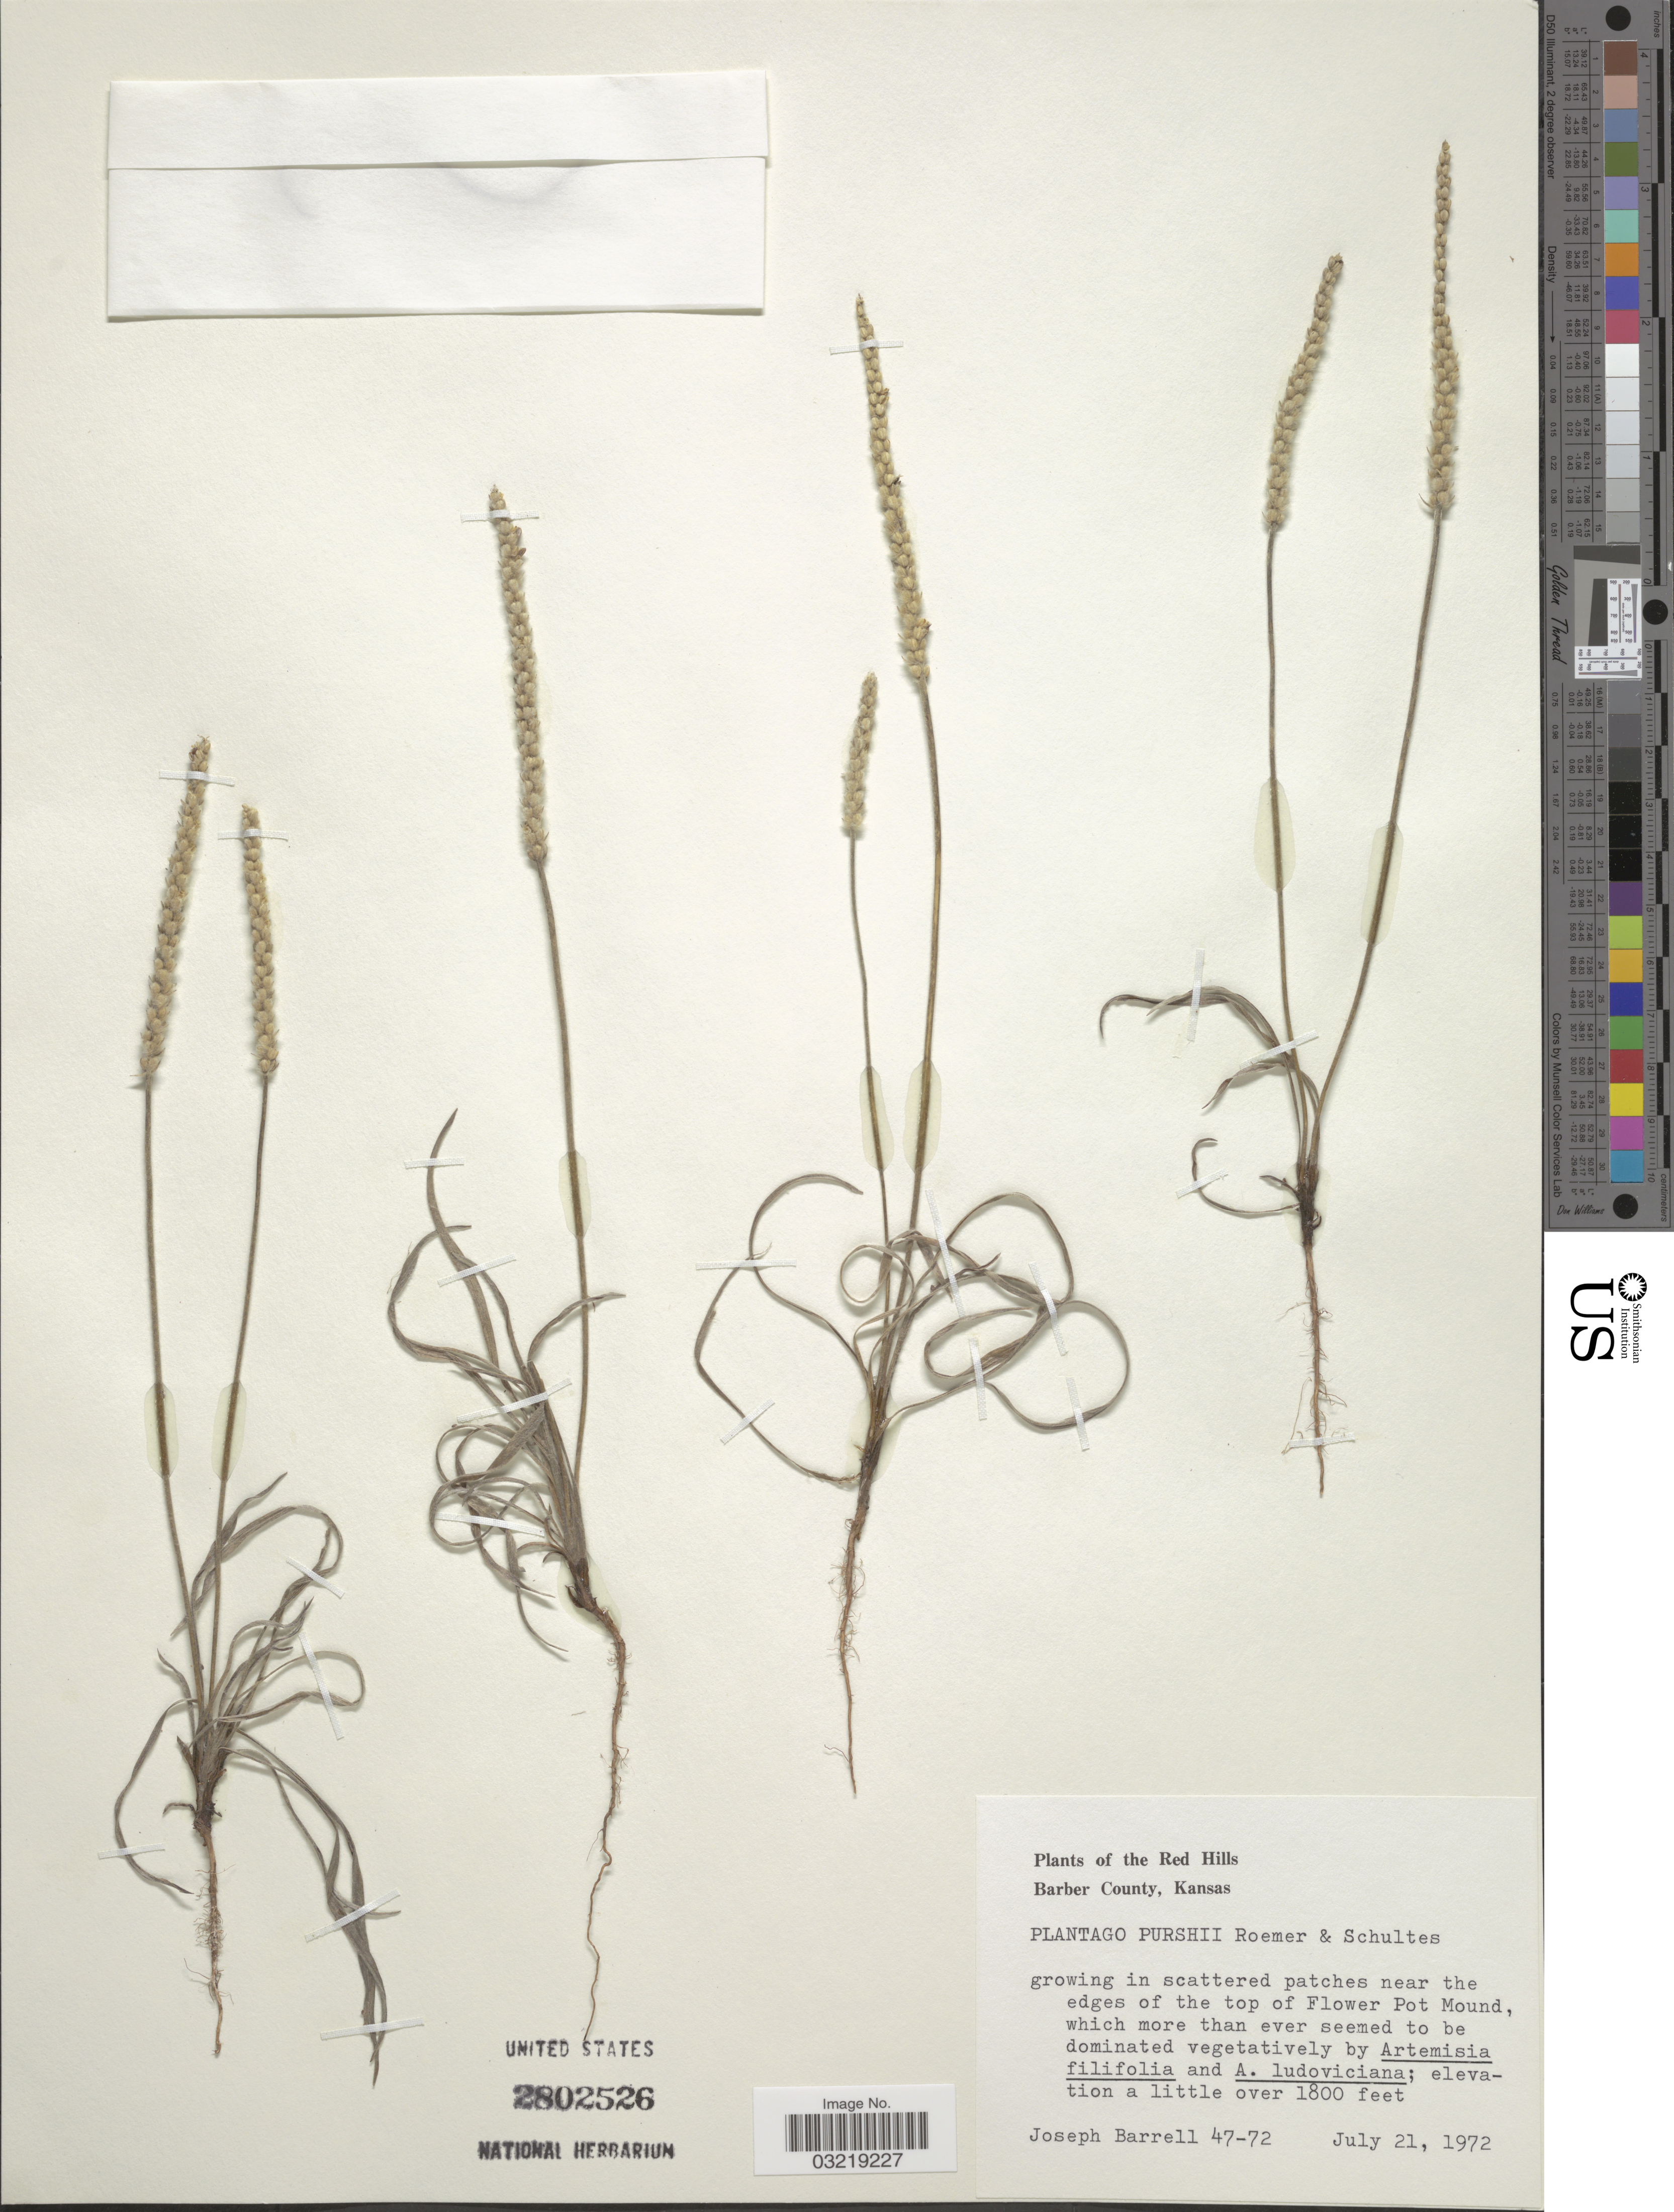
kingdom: Plantae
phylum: Tracheophyta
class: Magnoliopsida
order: Lamiales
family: Plantaginaceae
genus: Plantago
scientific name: Plantago patagonica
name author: Jacq.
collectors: J. Barrell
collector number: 47-72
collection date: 1972-07-21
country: United States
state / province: Kansas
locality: The red Hills. Barber County. Near the edges of the top of Flower Pot Mound.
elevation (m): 549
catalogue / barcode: US 2802526